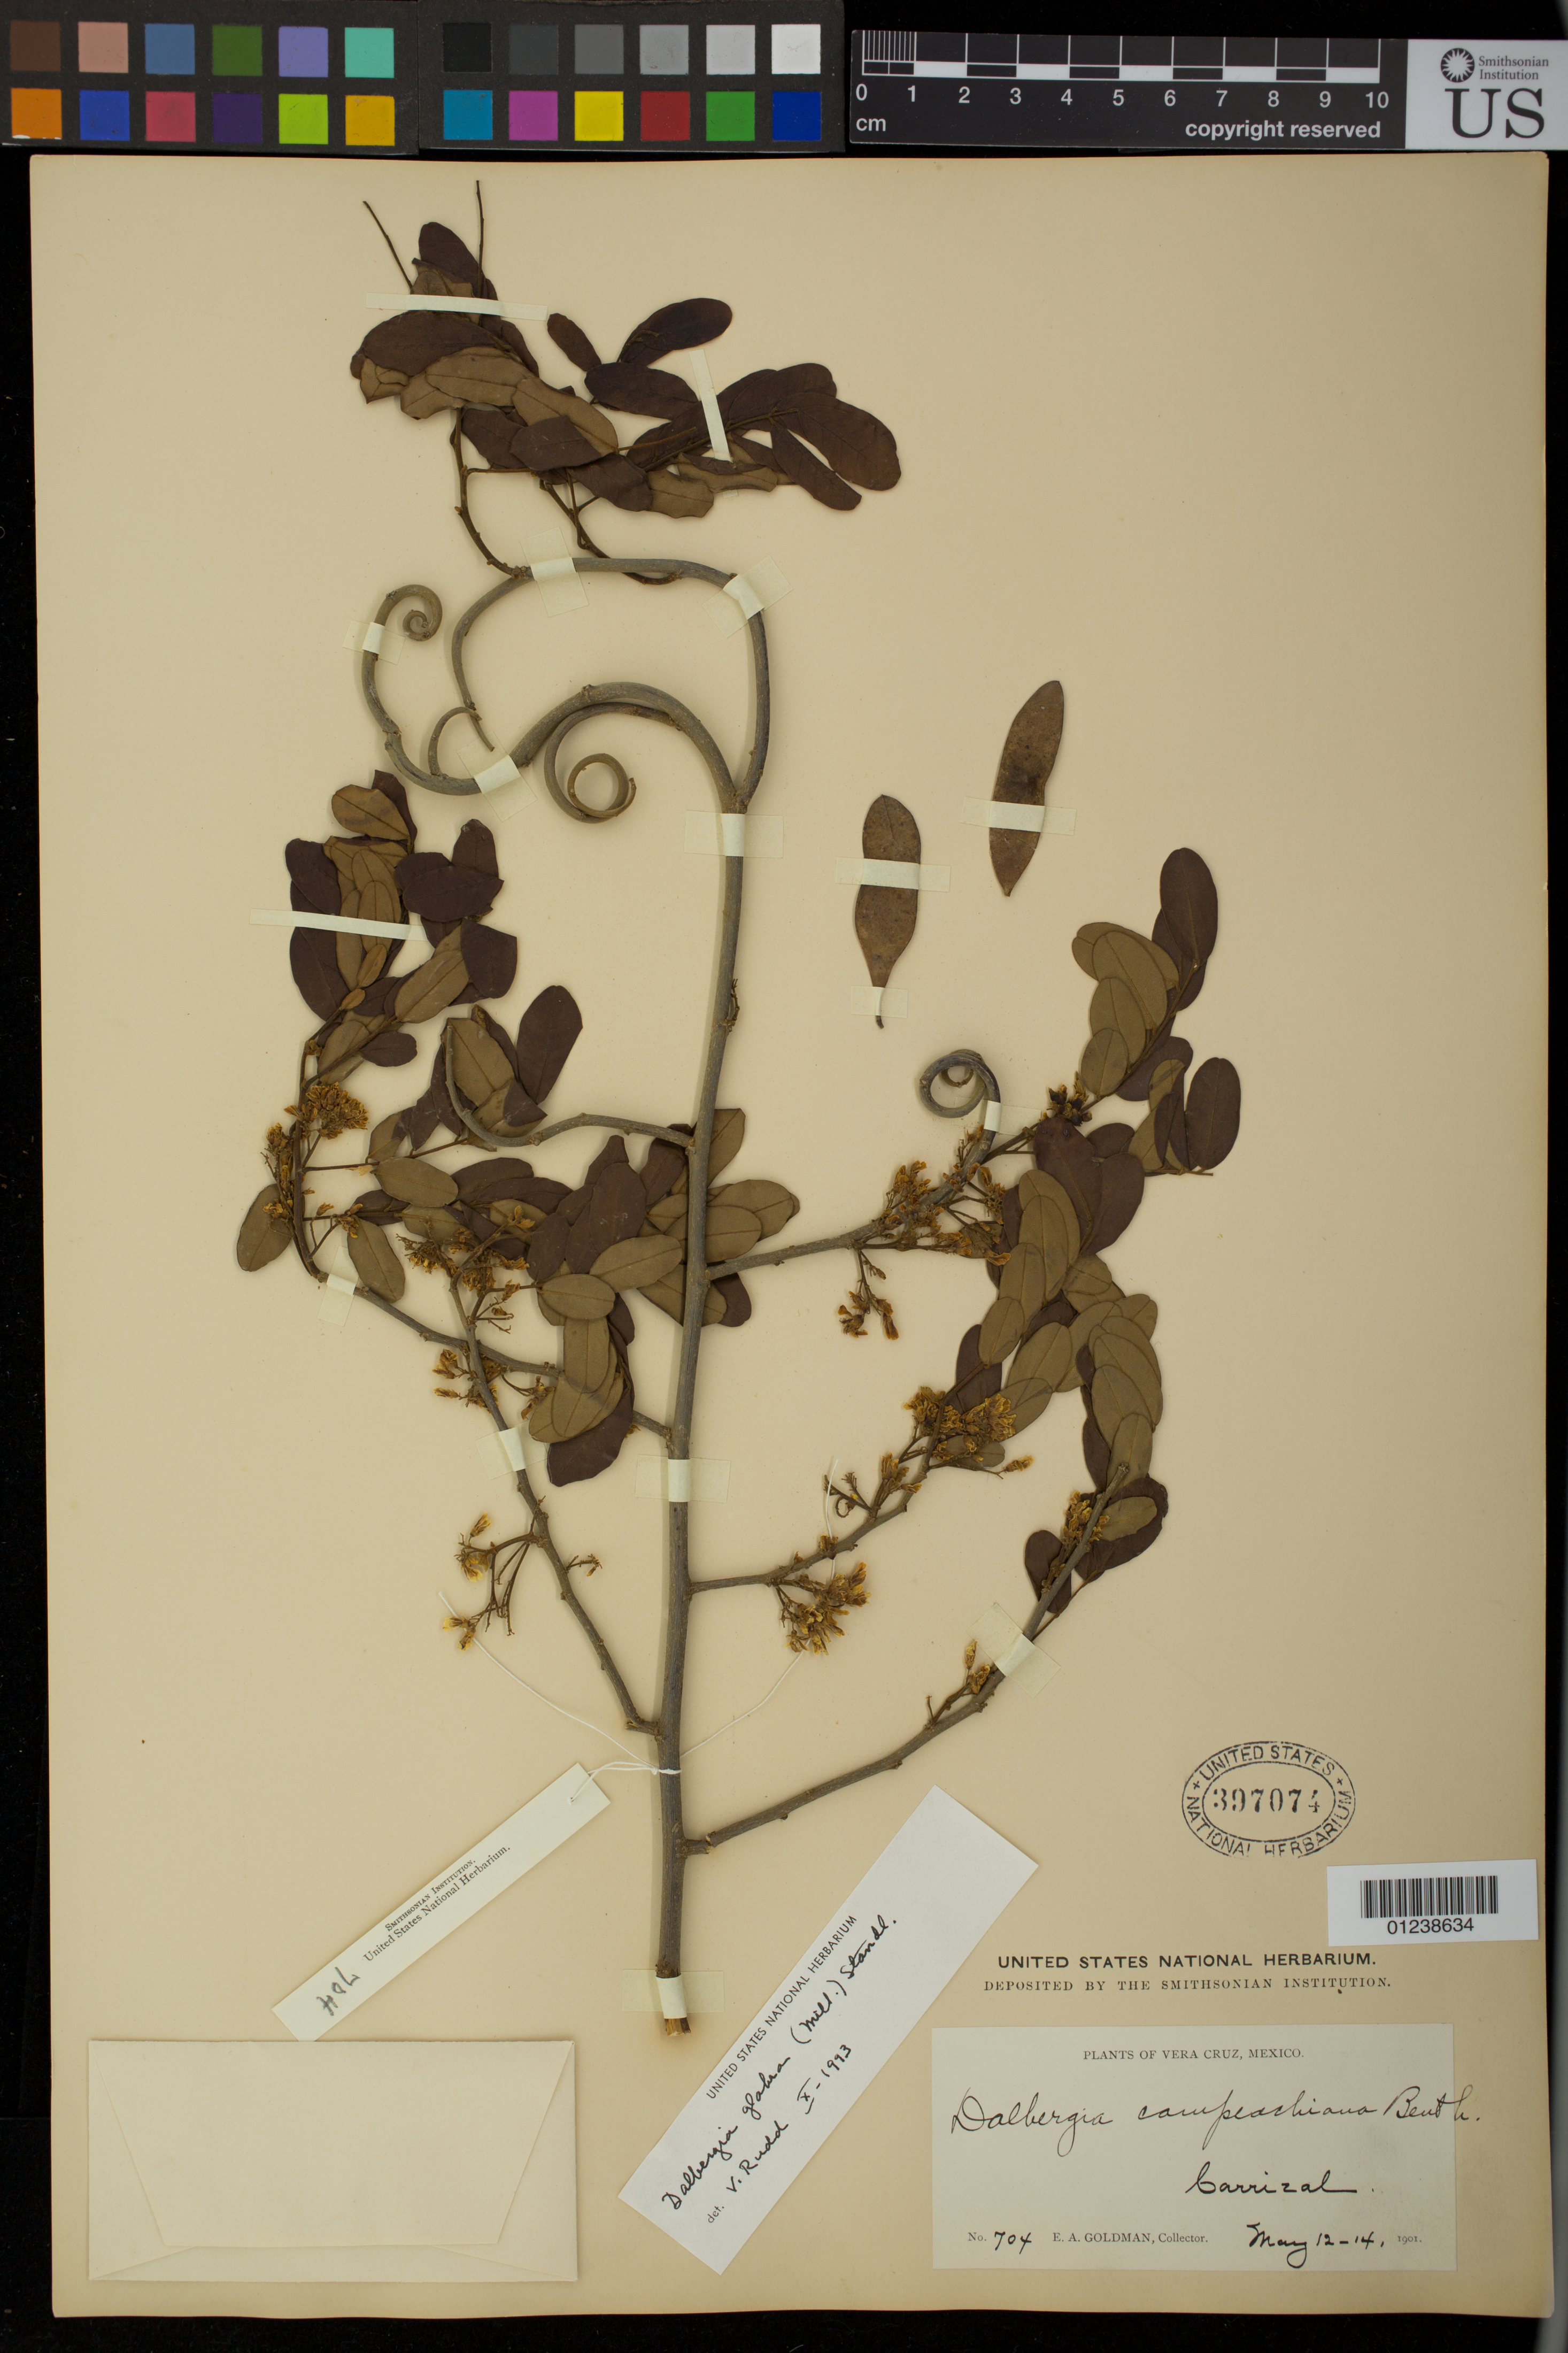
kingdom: Plantae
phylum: Tracheophyta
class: Magnoliopsida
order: Fabales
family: Fabaceae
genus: Dalbergia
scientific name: Dalbergia glabra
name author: (Mill.) Standl.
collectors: E. A. Goldman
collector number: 704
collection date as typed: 12 May 1901 to 14 May 1901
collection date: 1901-05-12/1901-05-14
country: Mexico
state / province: Veracruz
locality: Carrizal.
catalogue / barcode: US 397074